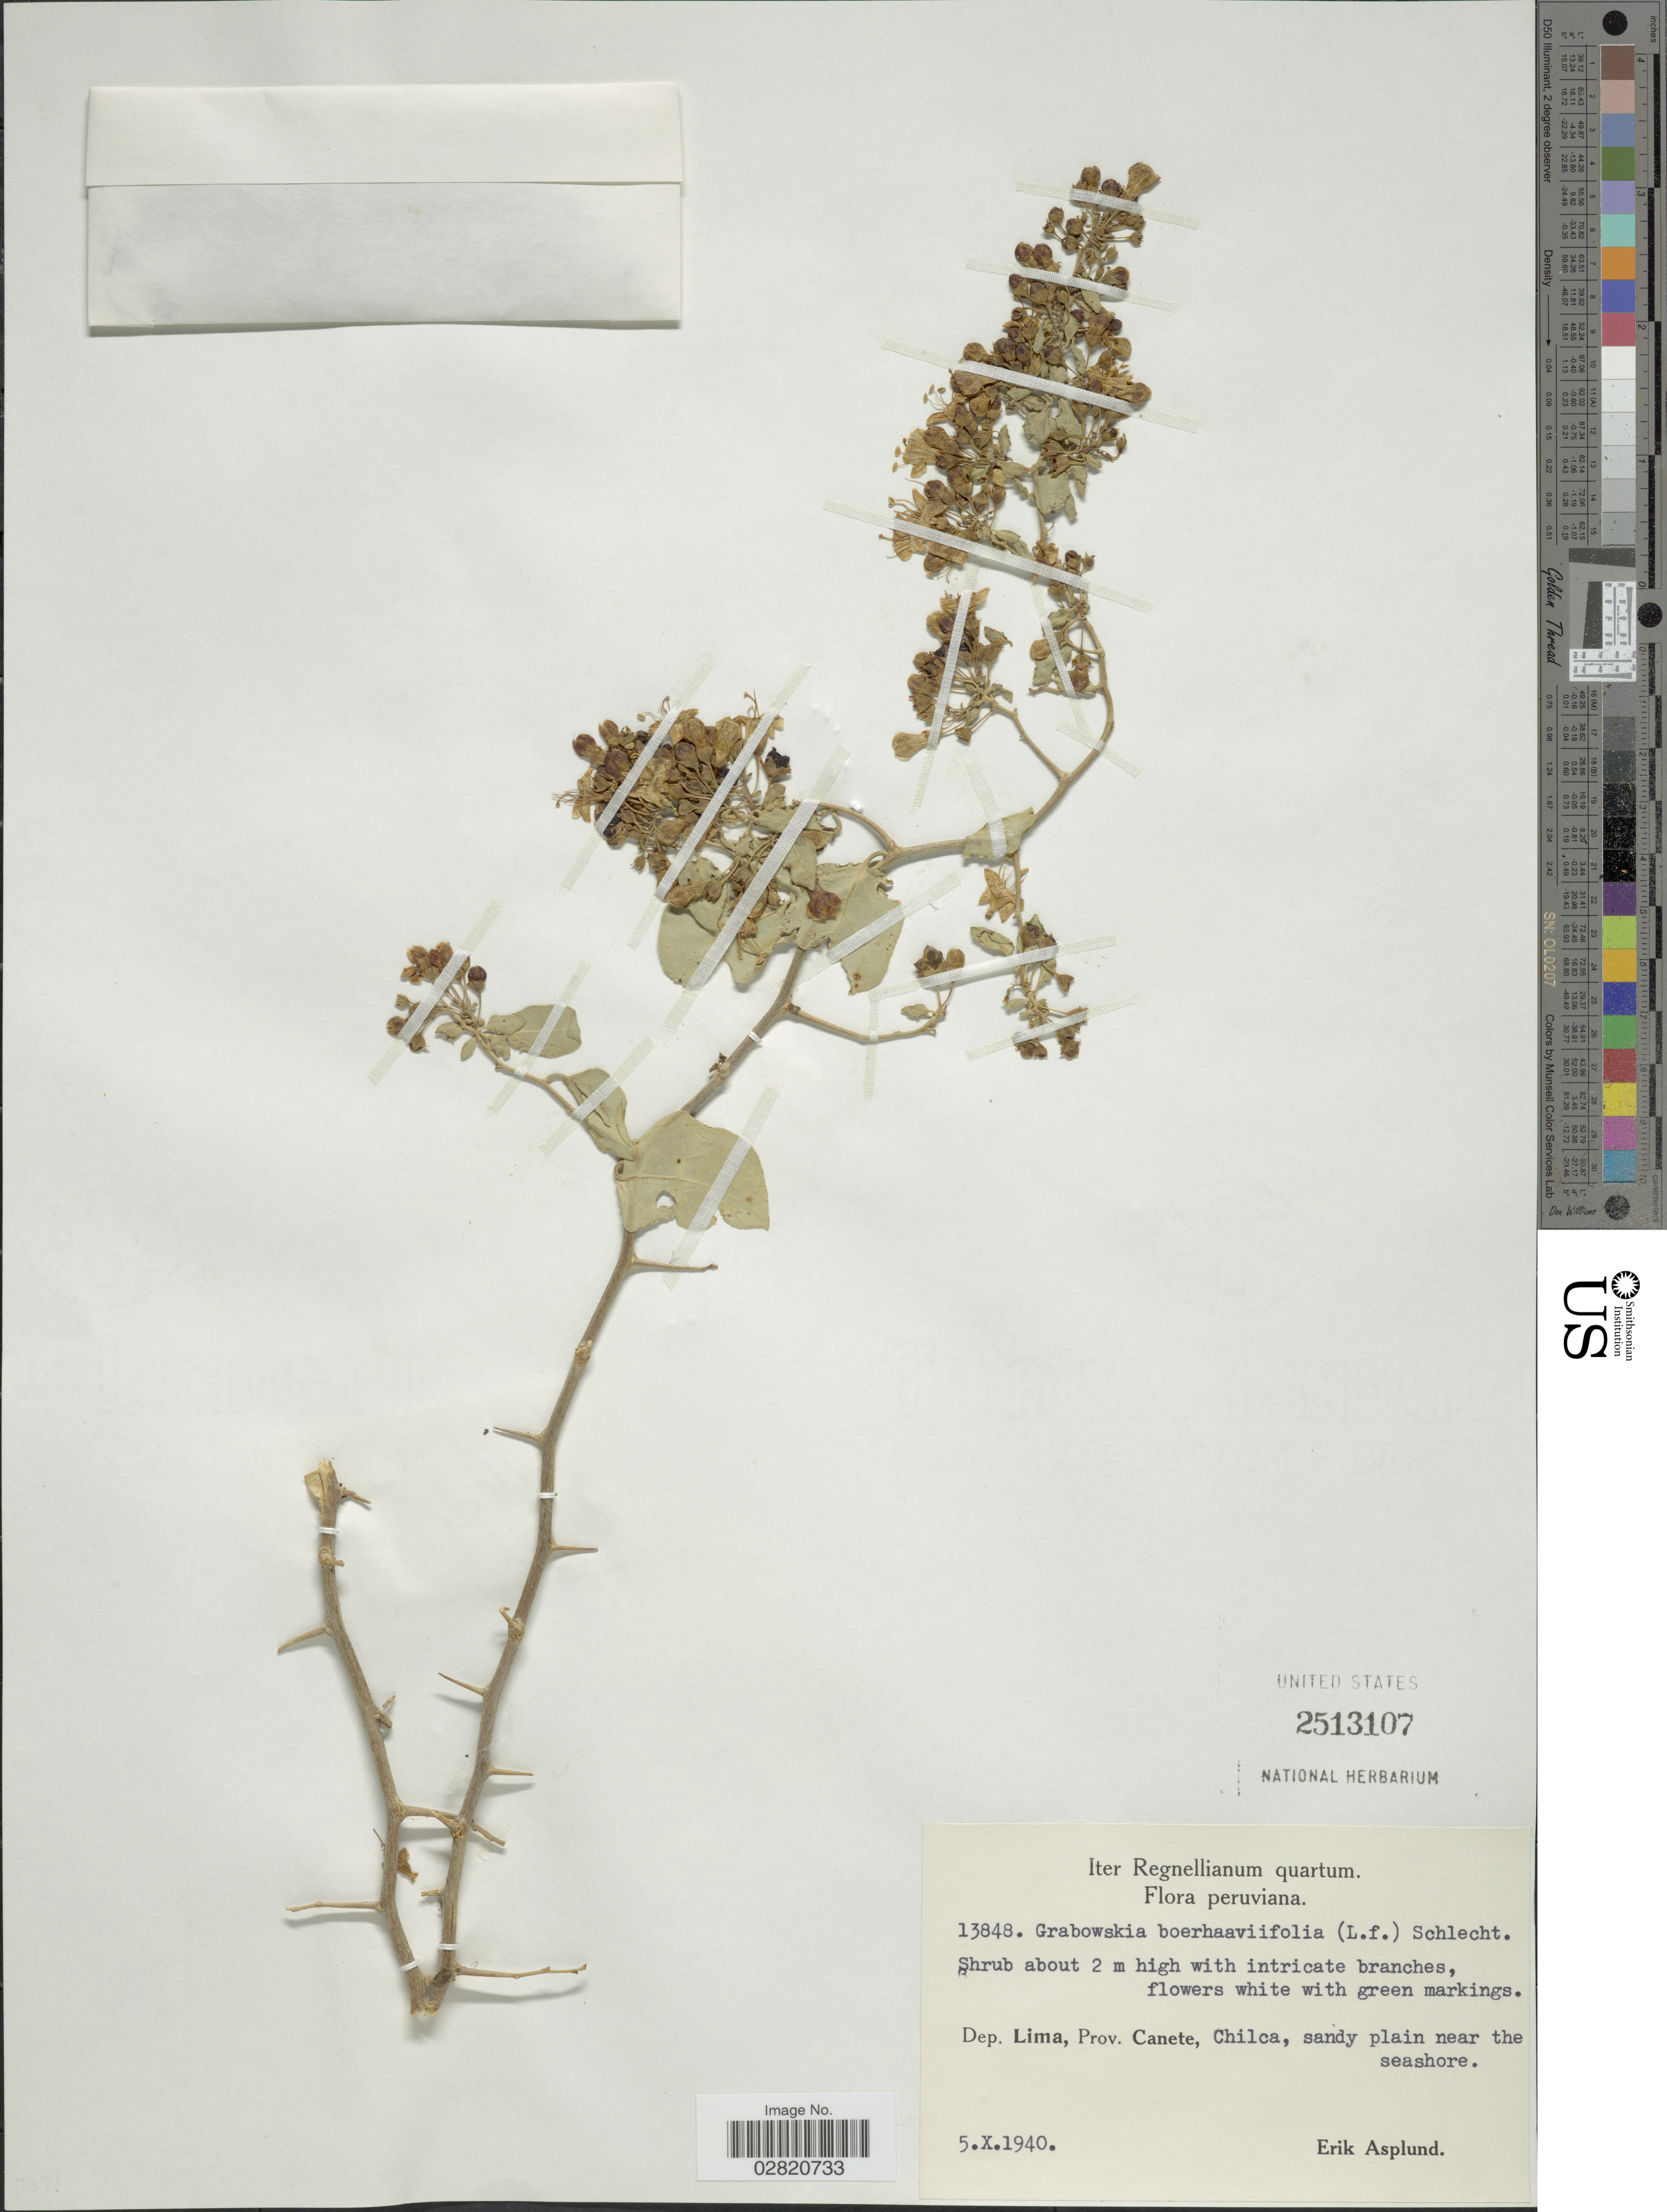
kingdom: Plantae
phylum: Tracheophyta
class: Magnoliopsida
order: Solanales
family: Solanaceae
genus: Grabowskia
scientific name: Grabowskia boerhaaviifolia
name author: Schltdl.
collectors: E. Asplund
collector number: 13848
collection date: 1940-10-05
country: Peru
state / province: Lima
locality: Dep. Lima, Prov. Canete, Chilca, sandy plain near the seashore.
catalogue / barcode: US 2513107